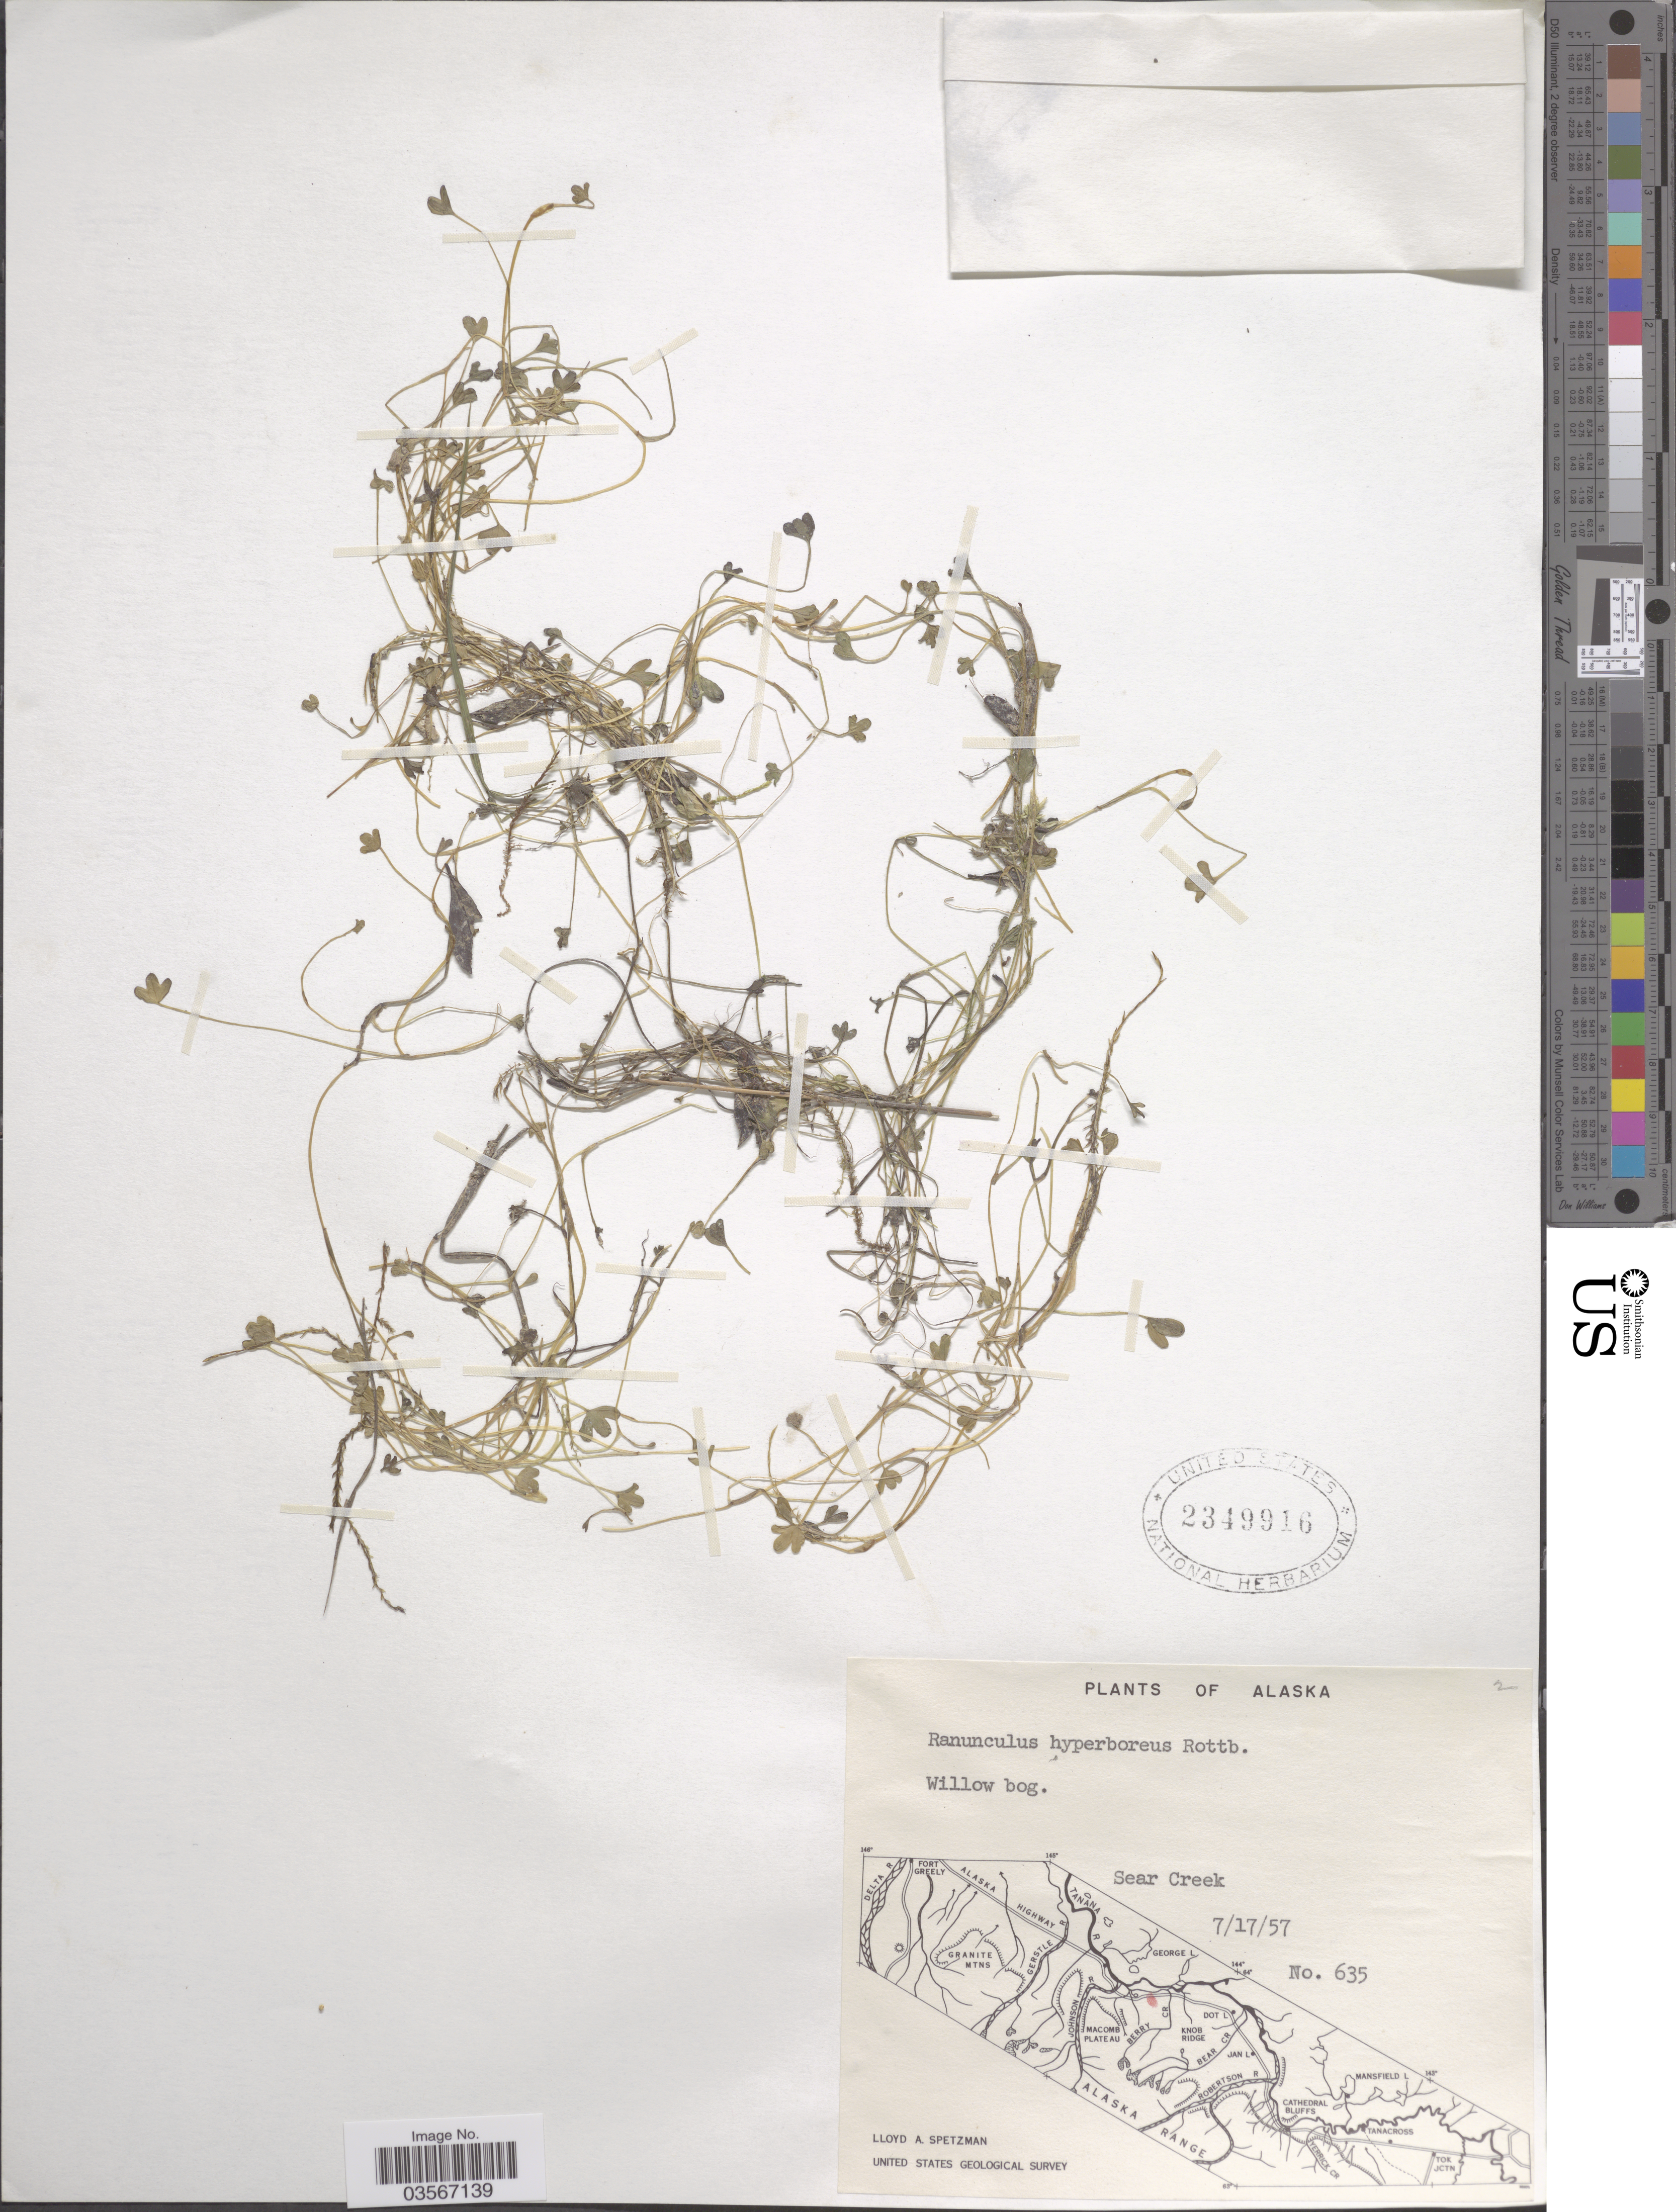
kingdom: Plantae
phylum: Tracheophyta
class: Magnoliopsida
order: Ranunculales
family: Ranunculaceae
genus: Ranunculus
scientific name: Ranunculus hyperboreus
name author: Rottb.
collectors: L. Spetzman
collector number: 635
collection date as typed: Transcribed d/m/y: 17/7/57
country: United States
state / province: Alaska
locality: Willow bog. Sear Creek.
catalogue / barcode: US 2349916